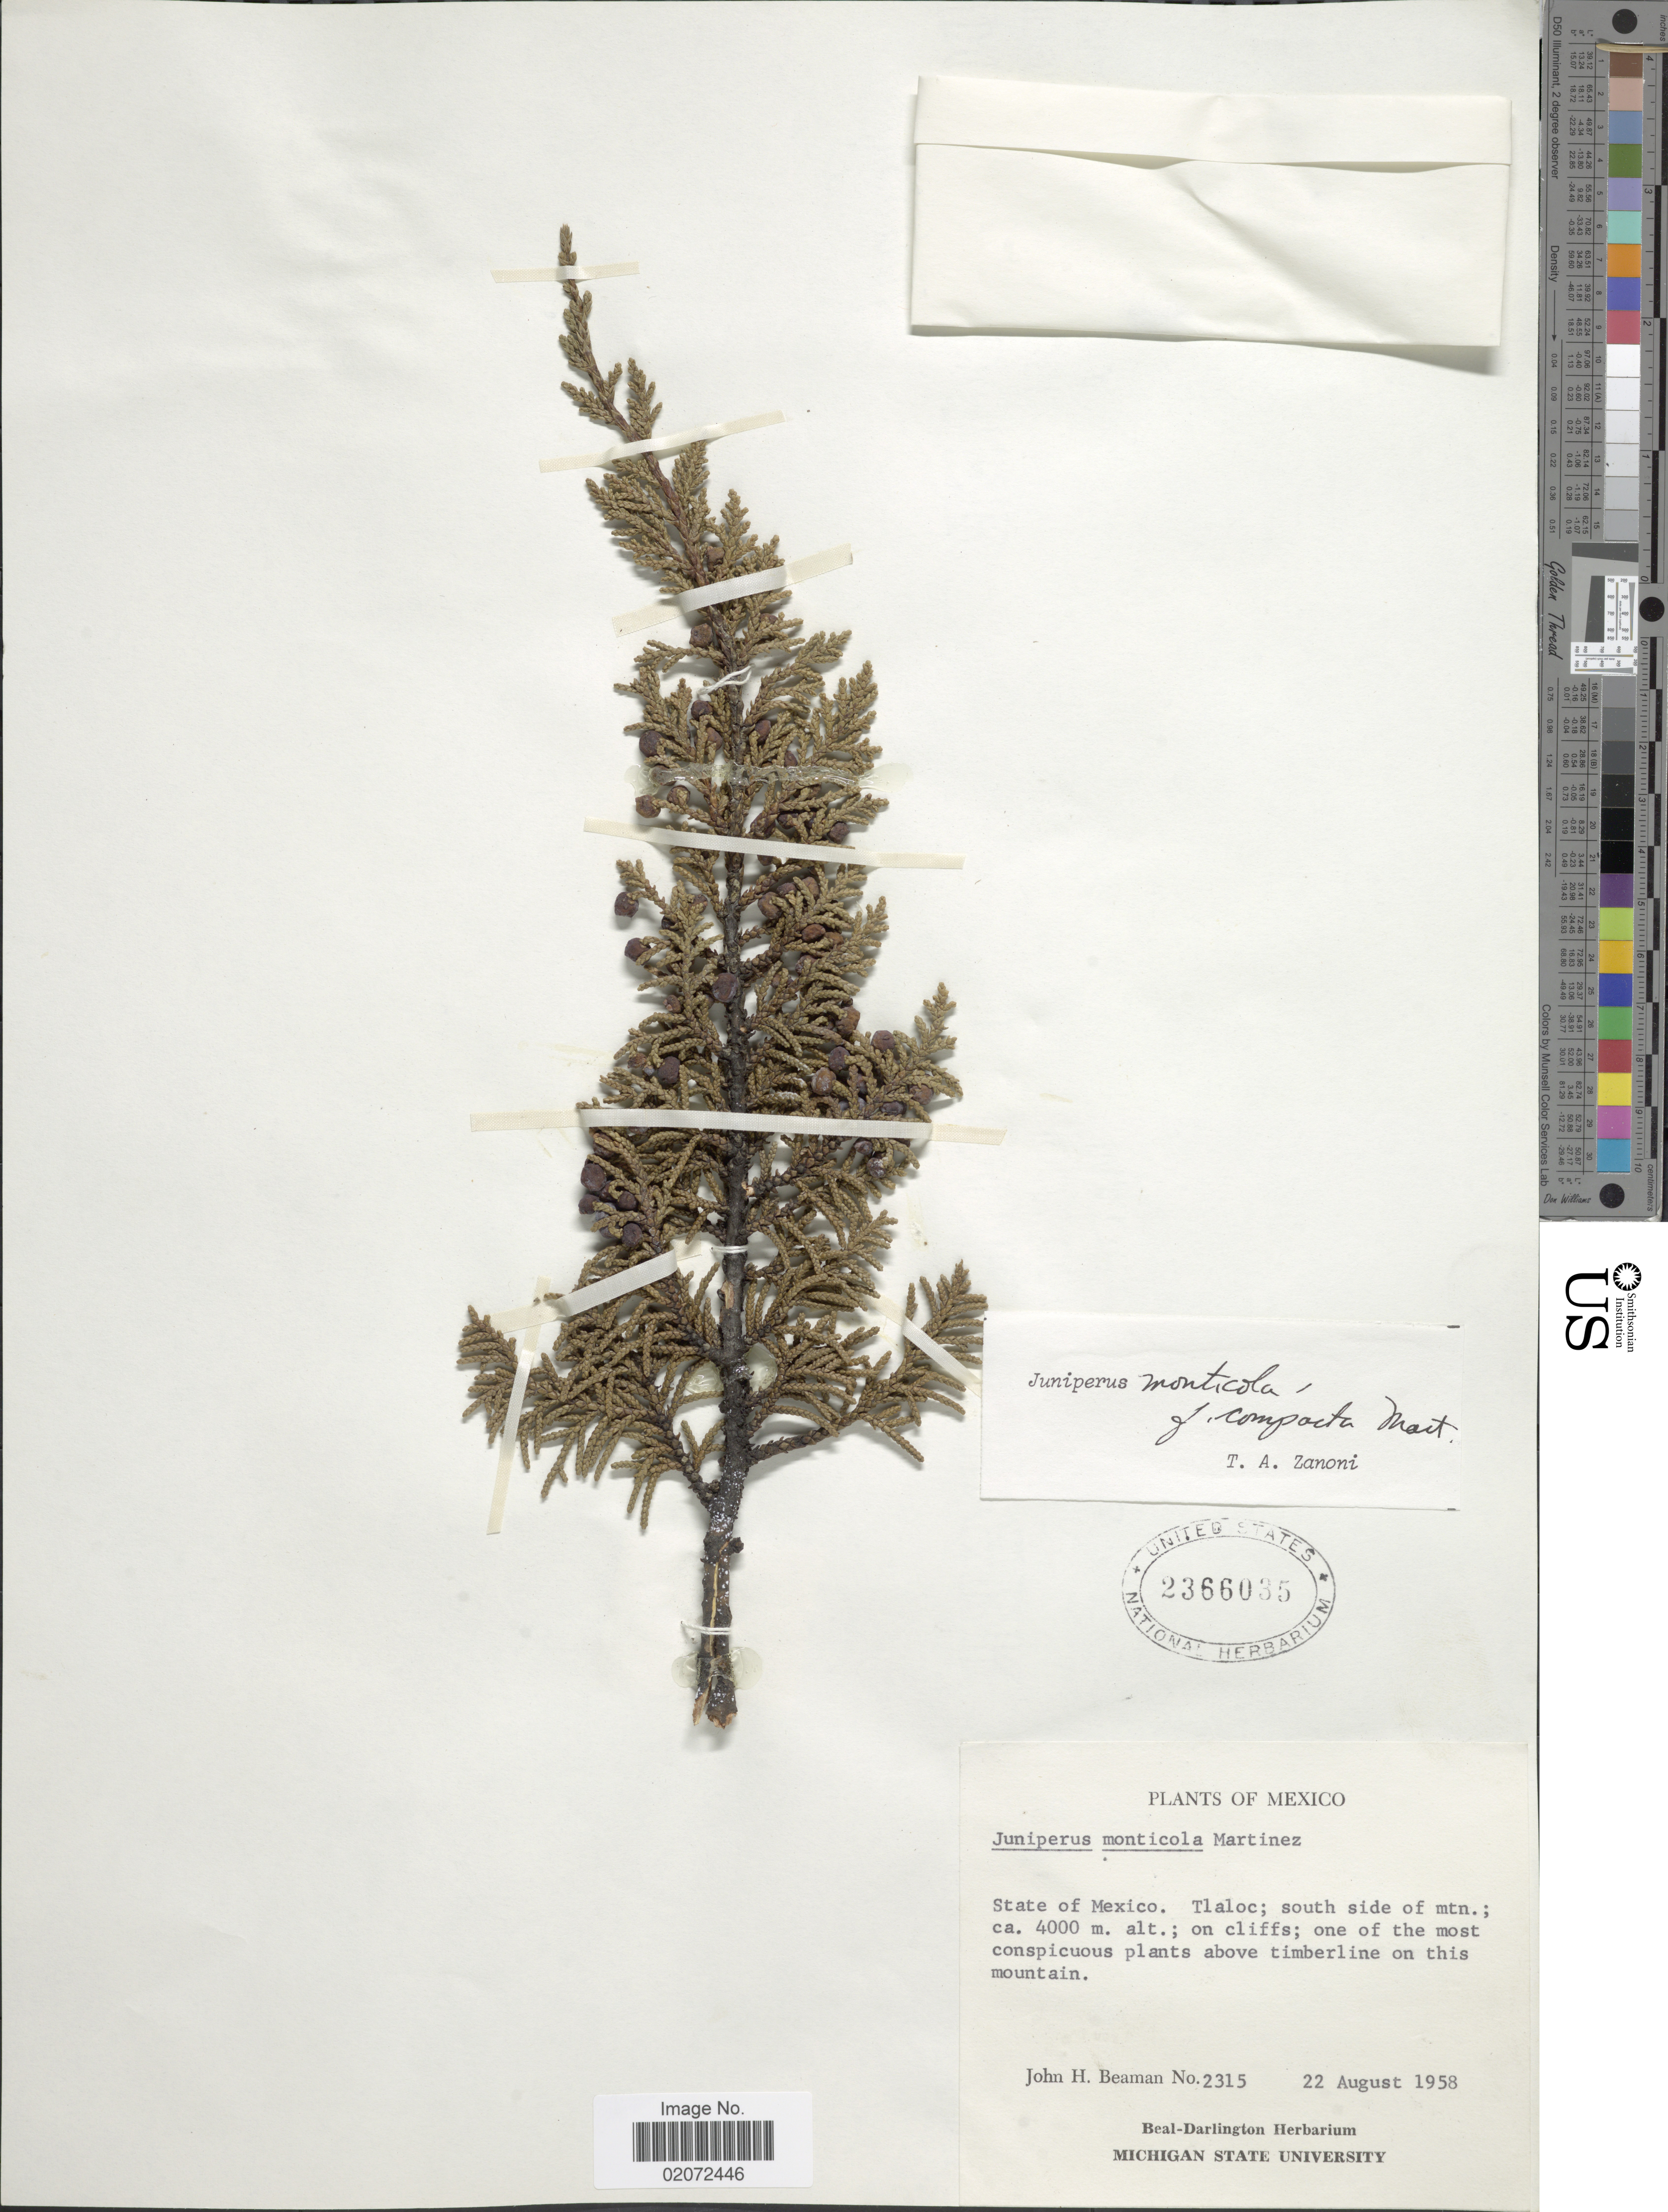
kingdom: Plantae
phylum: Tracheophyta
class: Pinopsida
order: Pinales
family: Cupressaceae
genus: Juniperus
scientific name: Juniperus monticola f. compacta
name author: Martínez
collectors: J. H. Beaman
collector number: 2315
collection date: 1958-08-22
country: Mexico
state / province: México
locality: Tlaloc; south side of mtn.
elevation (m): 4000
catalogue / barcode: US 2366035